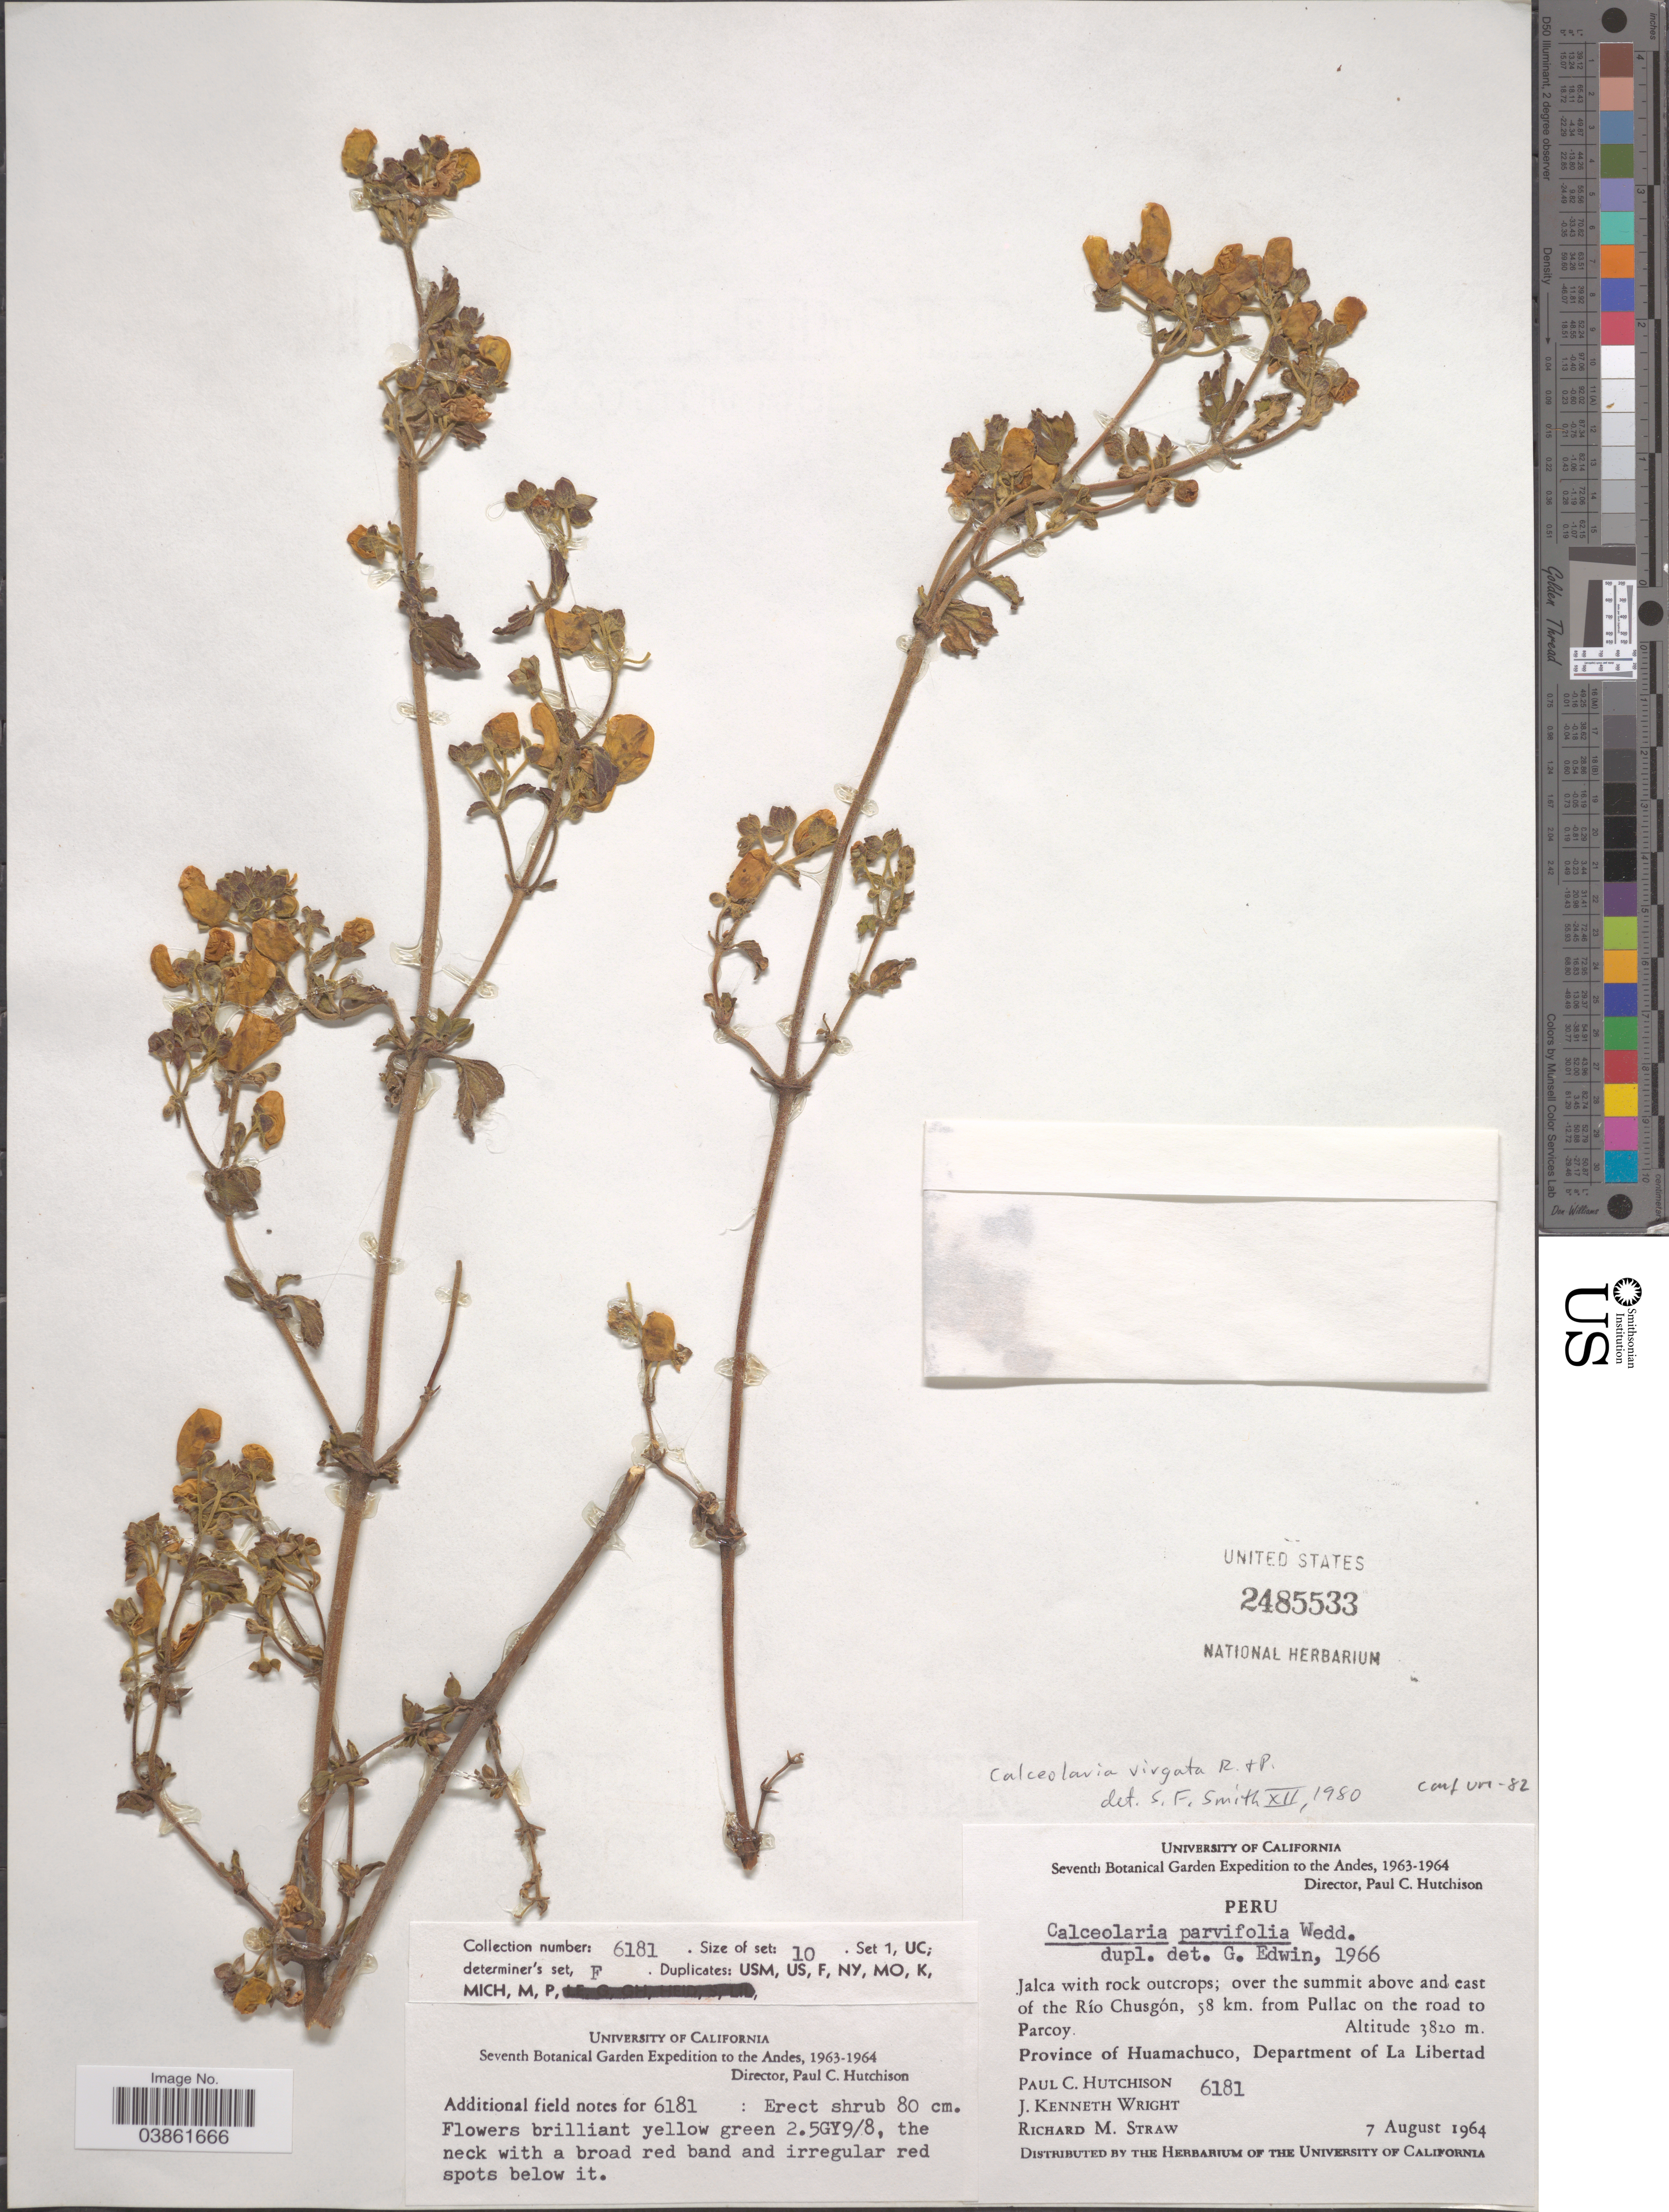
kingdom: Plantae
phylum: Tracheophyta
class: Magnoliopsida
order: Lamiales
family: Calceolariaceae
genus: Calceolaria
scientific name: Calceolaria virgata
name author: Ruiz & Pav.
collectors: P. C. Hutchison, J. K. Wright & R. M. Straw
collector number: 6181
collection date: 1964-08-07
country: Peru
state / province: La Libertad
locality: The Andes. Over the summit above and east of the Río Chusgón, 58 km. from Pullac on the road to Parcoy. Province of Huamachuco, Department of La Libertad.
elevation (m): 3820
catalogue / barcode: US 2485533